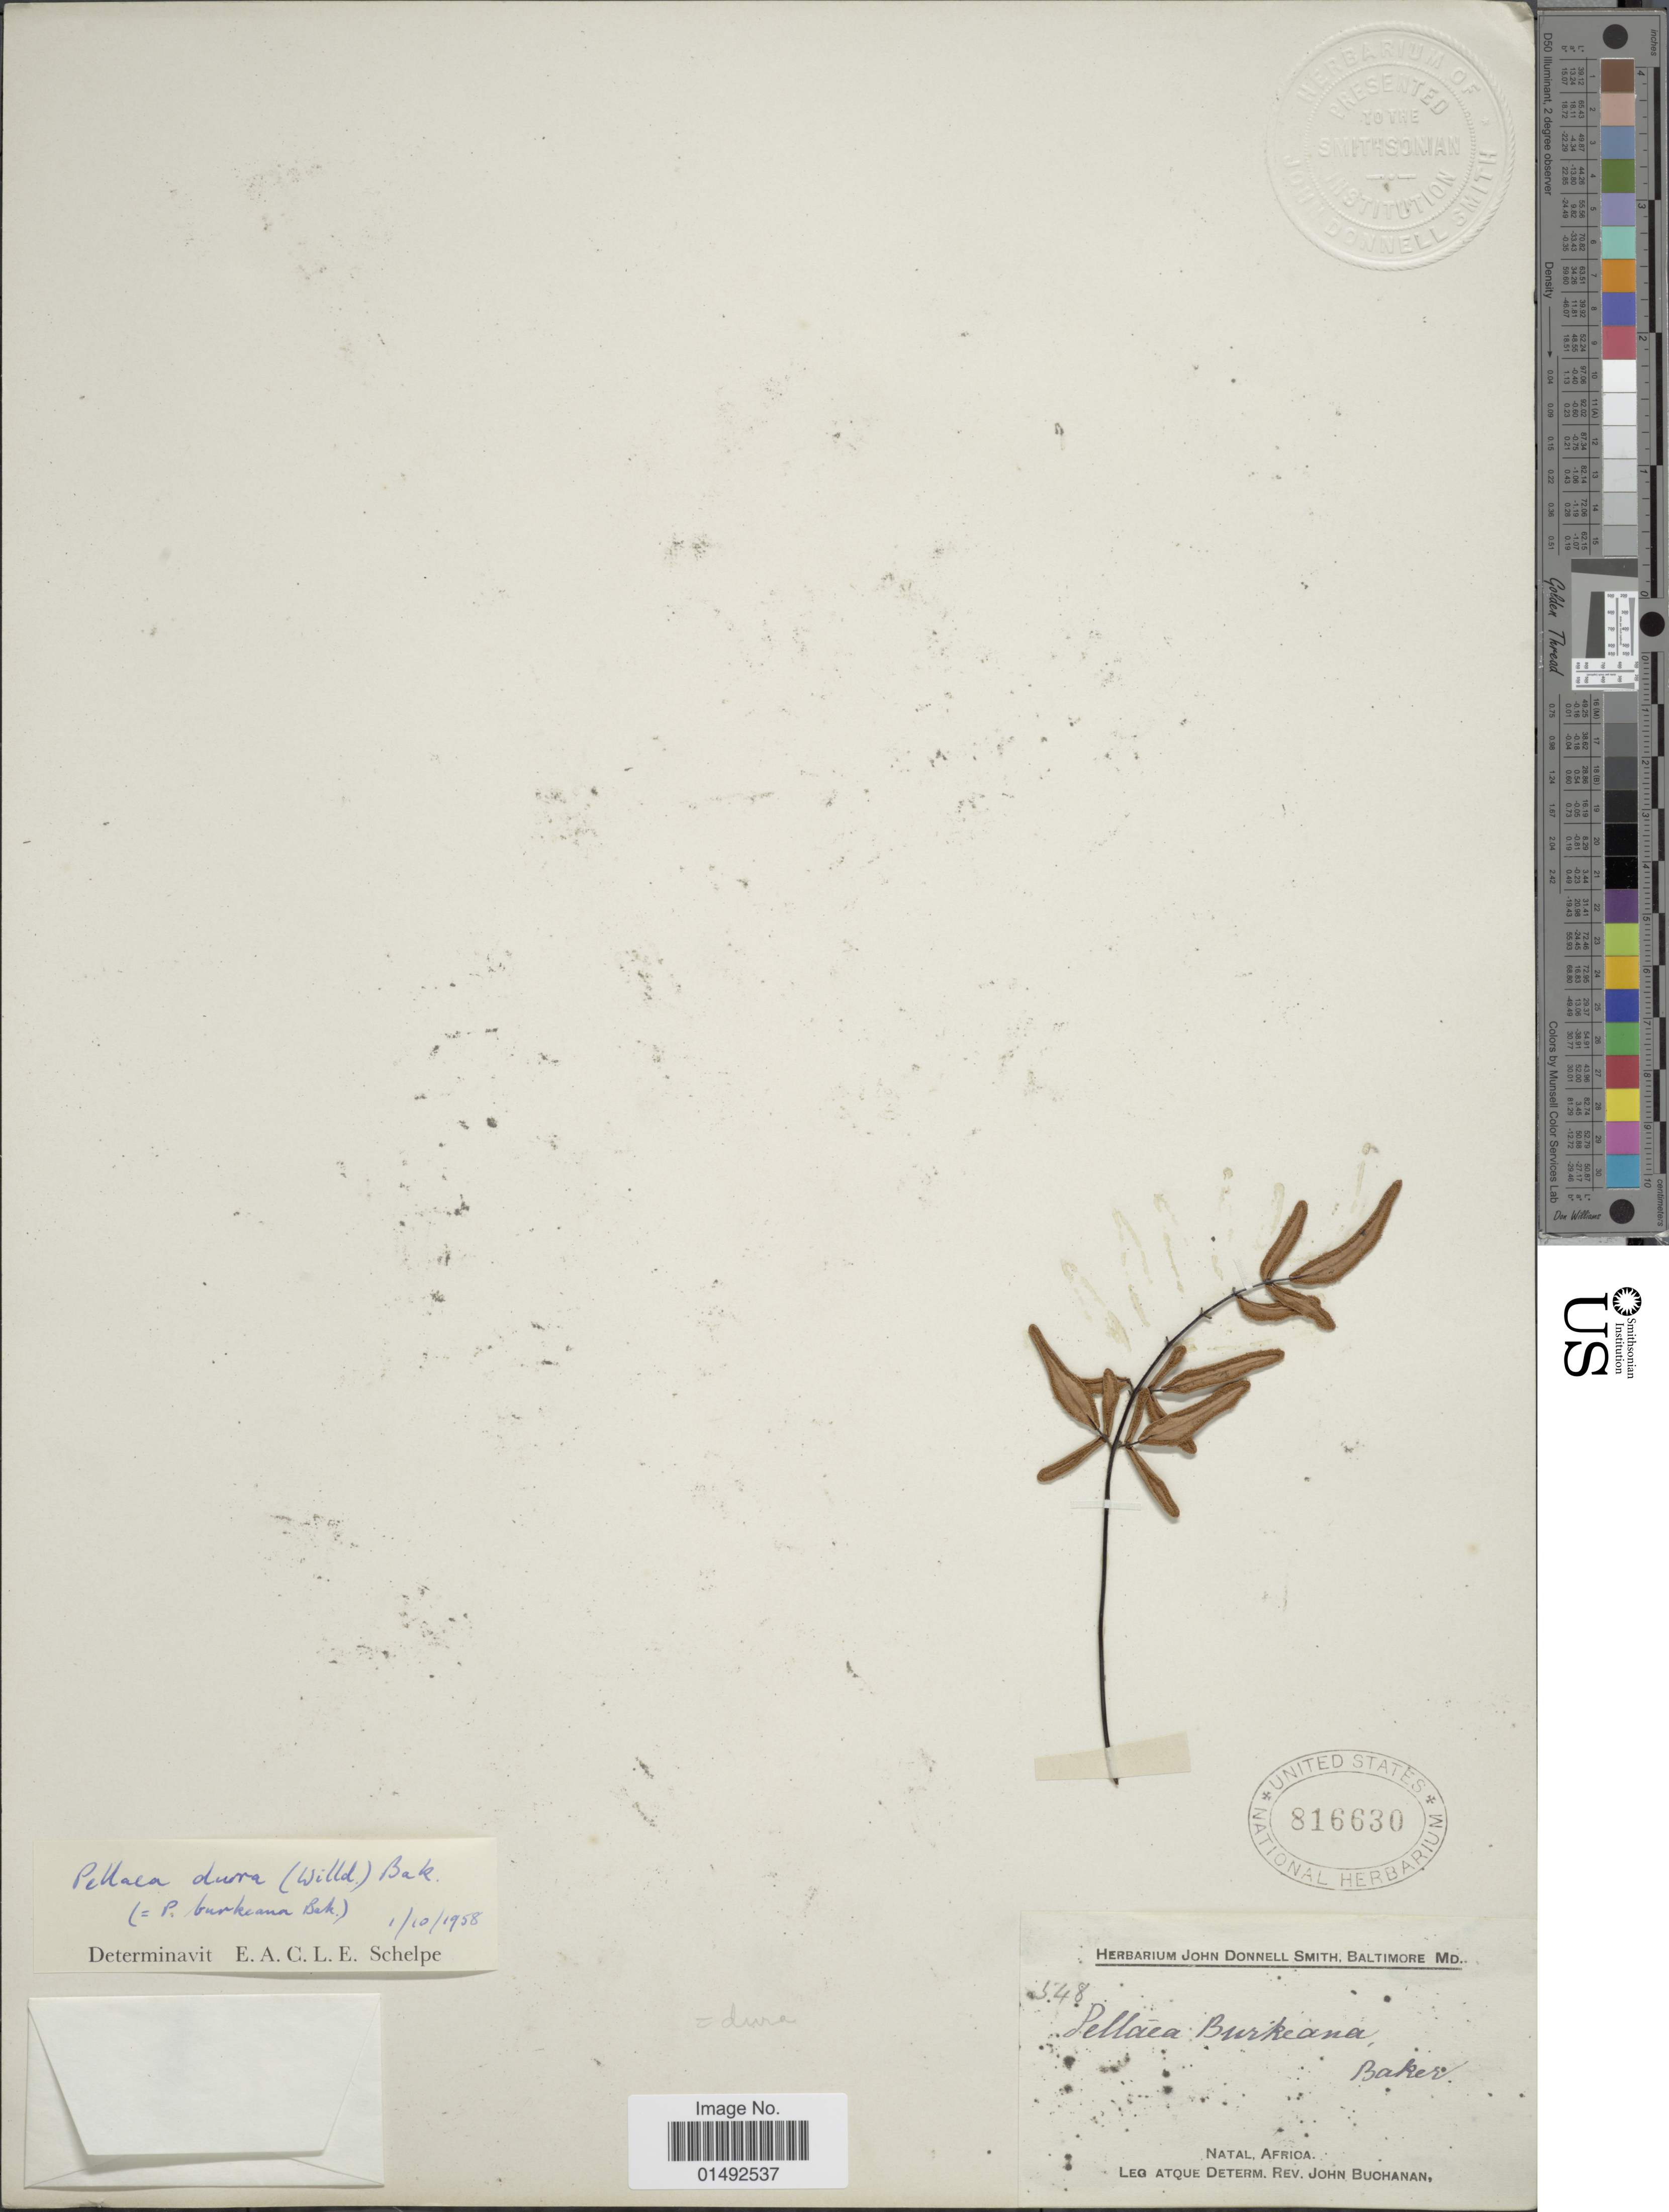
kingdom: Plantae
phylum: Tracheophyta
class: Polypodiopsida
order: Polypodiales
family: Pteridaceae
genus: Pellaea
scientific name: Pellaea dura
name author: (Willd.) Baker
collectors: J. Buchanan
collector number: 548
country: South Africa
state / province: KwaZulu-Natal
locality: Natal, Africa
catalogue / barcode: US 816630